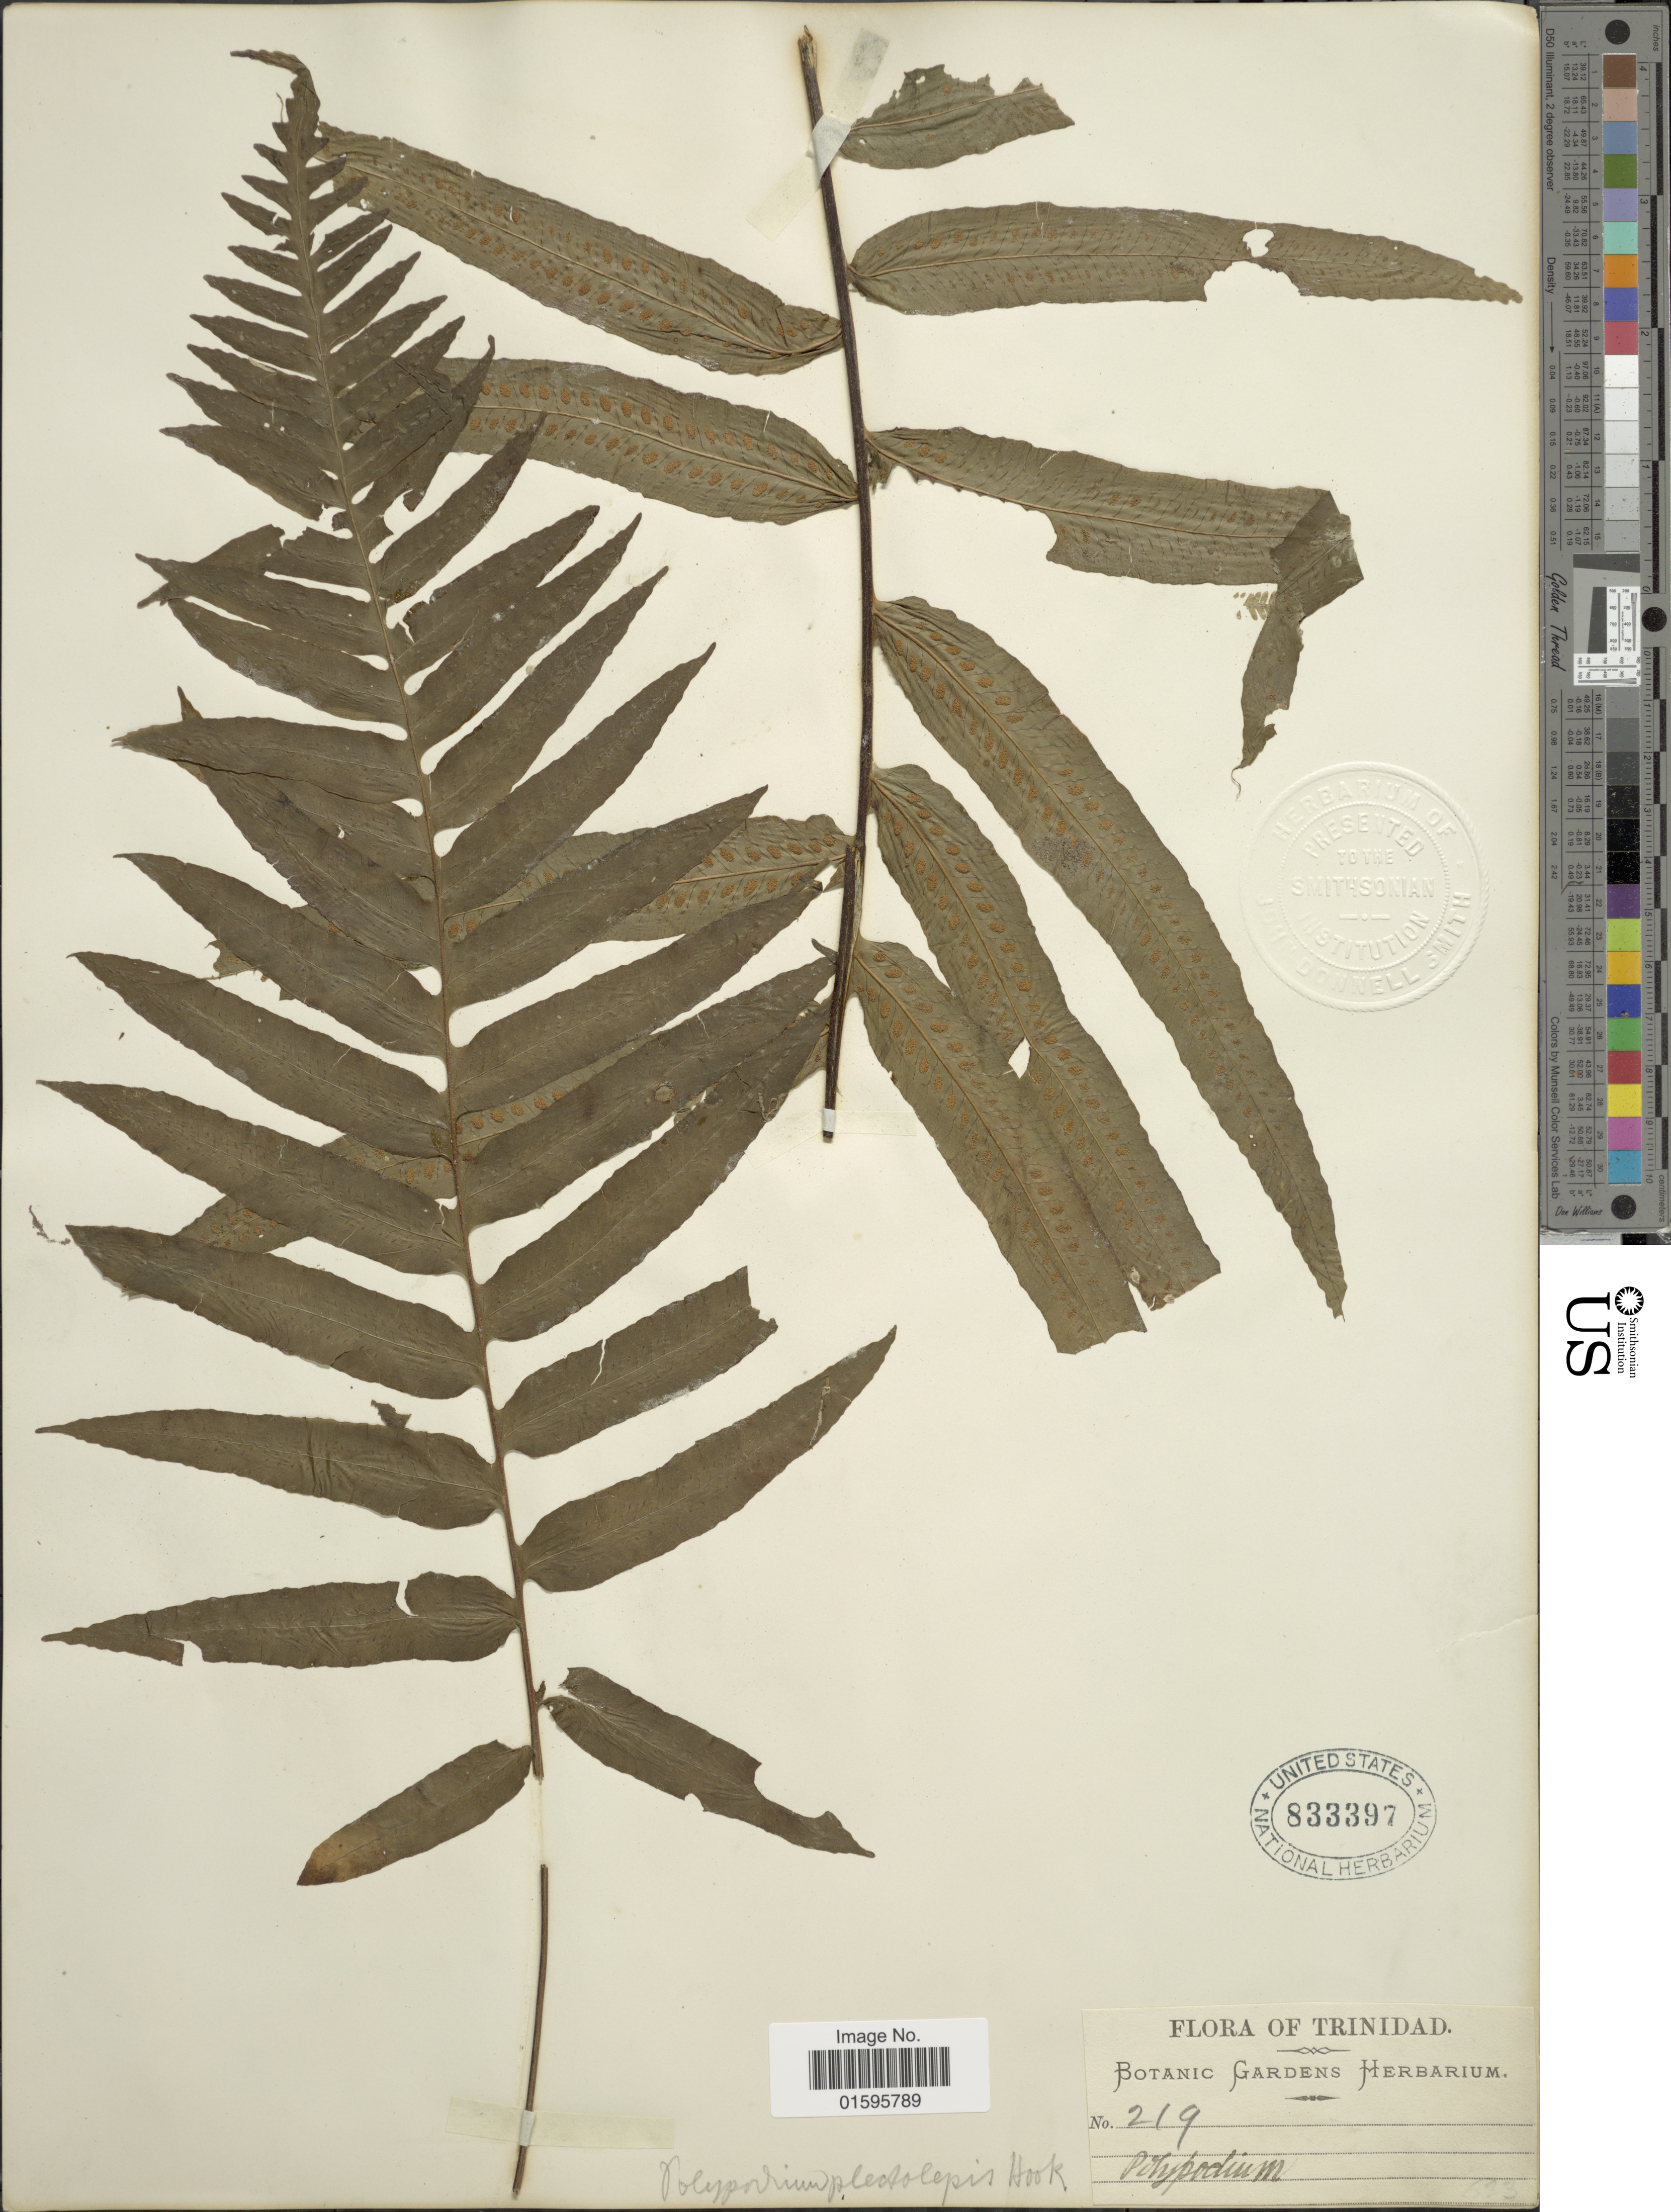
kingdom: Plantae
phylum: Tracheophyta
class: Polypodiopsida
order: Polypodiales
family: Polypodiaceae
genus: Polypodium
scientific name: Polypodium dulce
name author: Poir.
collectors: Botanic Gardens Herbarium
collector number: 219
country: Trinidad and Tobago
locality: Trinidad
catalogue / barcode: US 833397